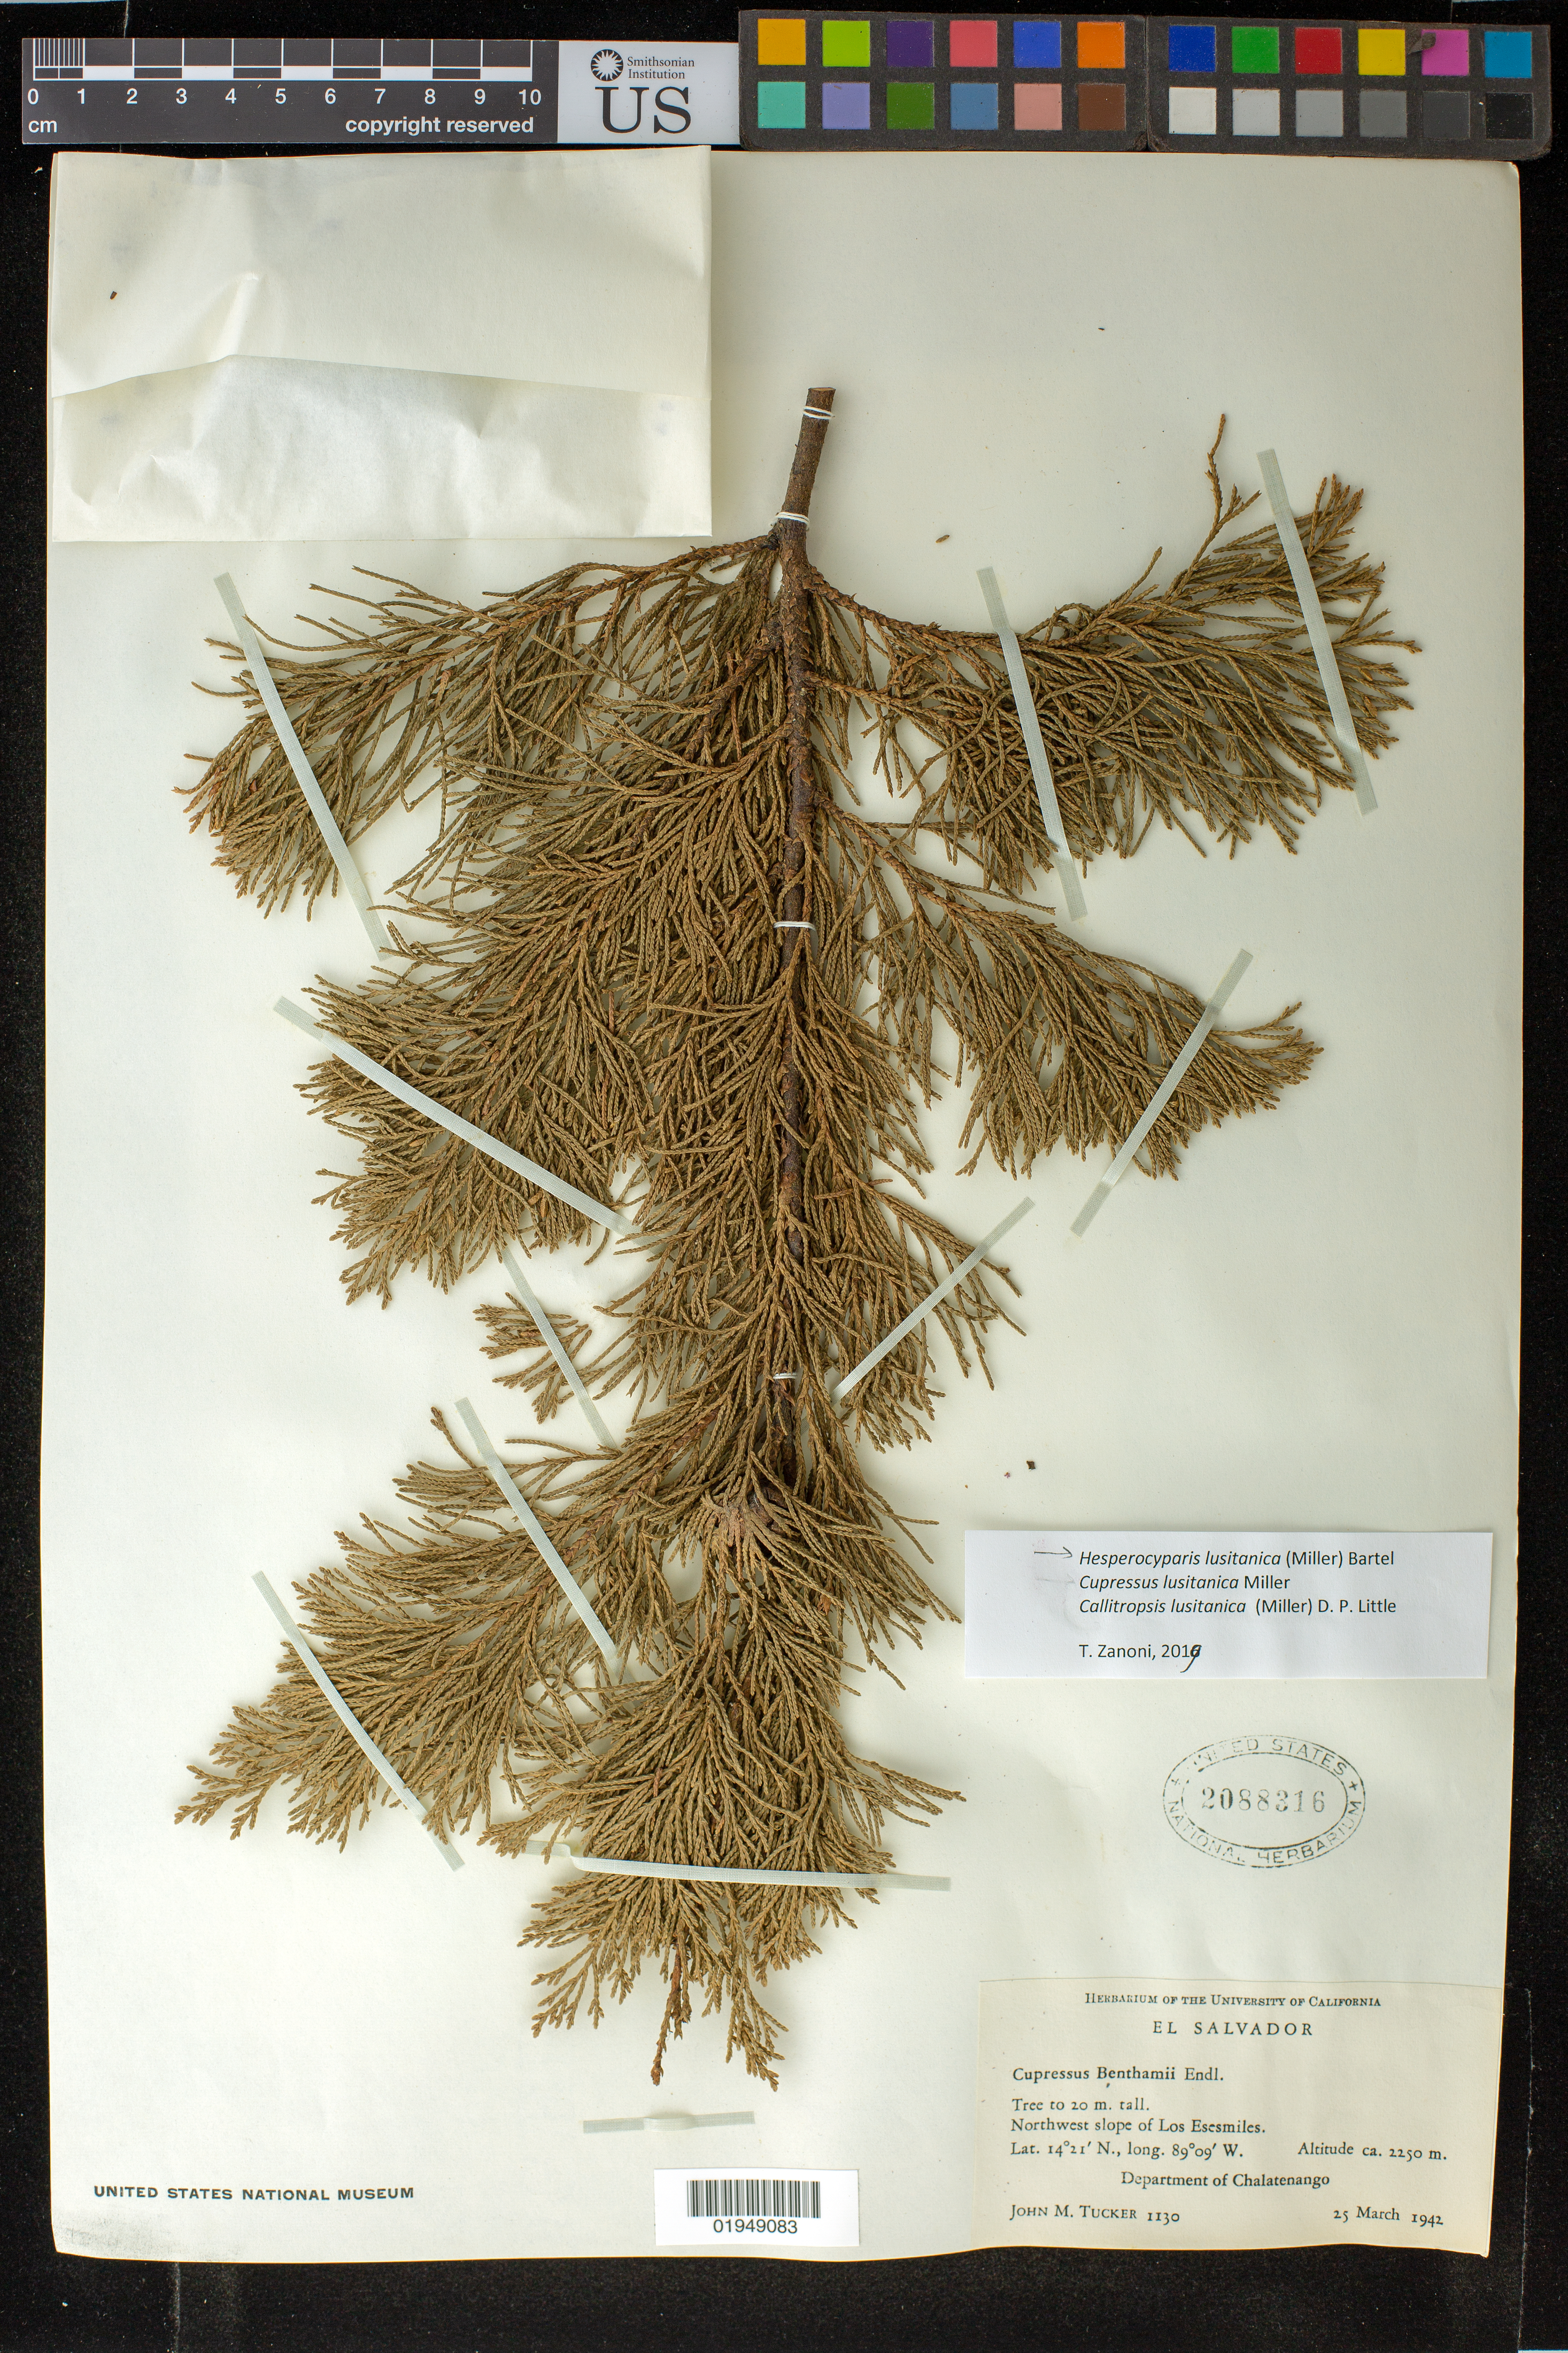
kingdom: Plantae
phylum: Tracheophyta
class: Pinopsida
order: Pinales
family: Cupressaceae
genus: Hesperocyparis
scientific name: Hesperocyparis lusitanica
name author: (Miller) Bartel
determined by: Zanoni, T. A., (NY), New York Botanical Garden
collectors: J. M. Tucker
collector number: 1130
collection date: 1942-03-25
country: El Salvador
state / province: Chalatenango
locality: Northwest slope of Los Esesmiles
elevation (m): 2250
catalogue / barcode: US 2088316